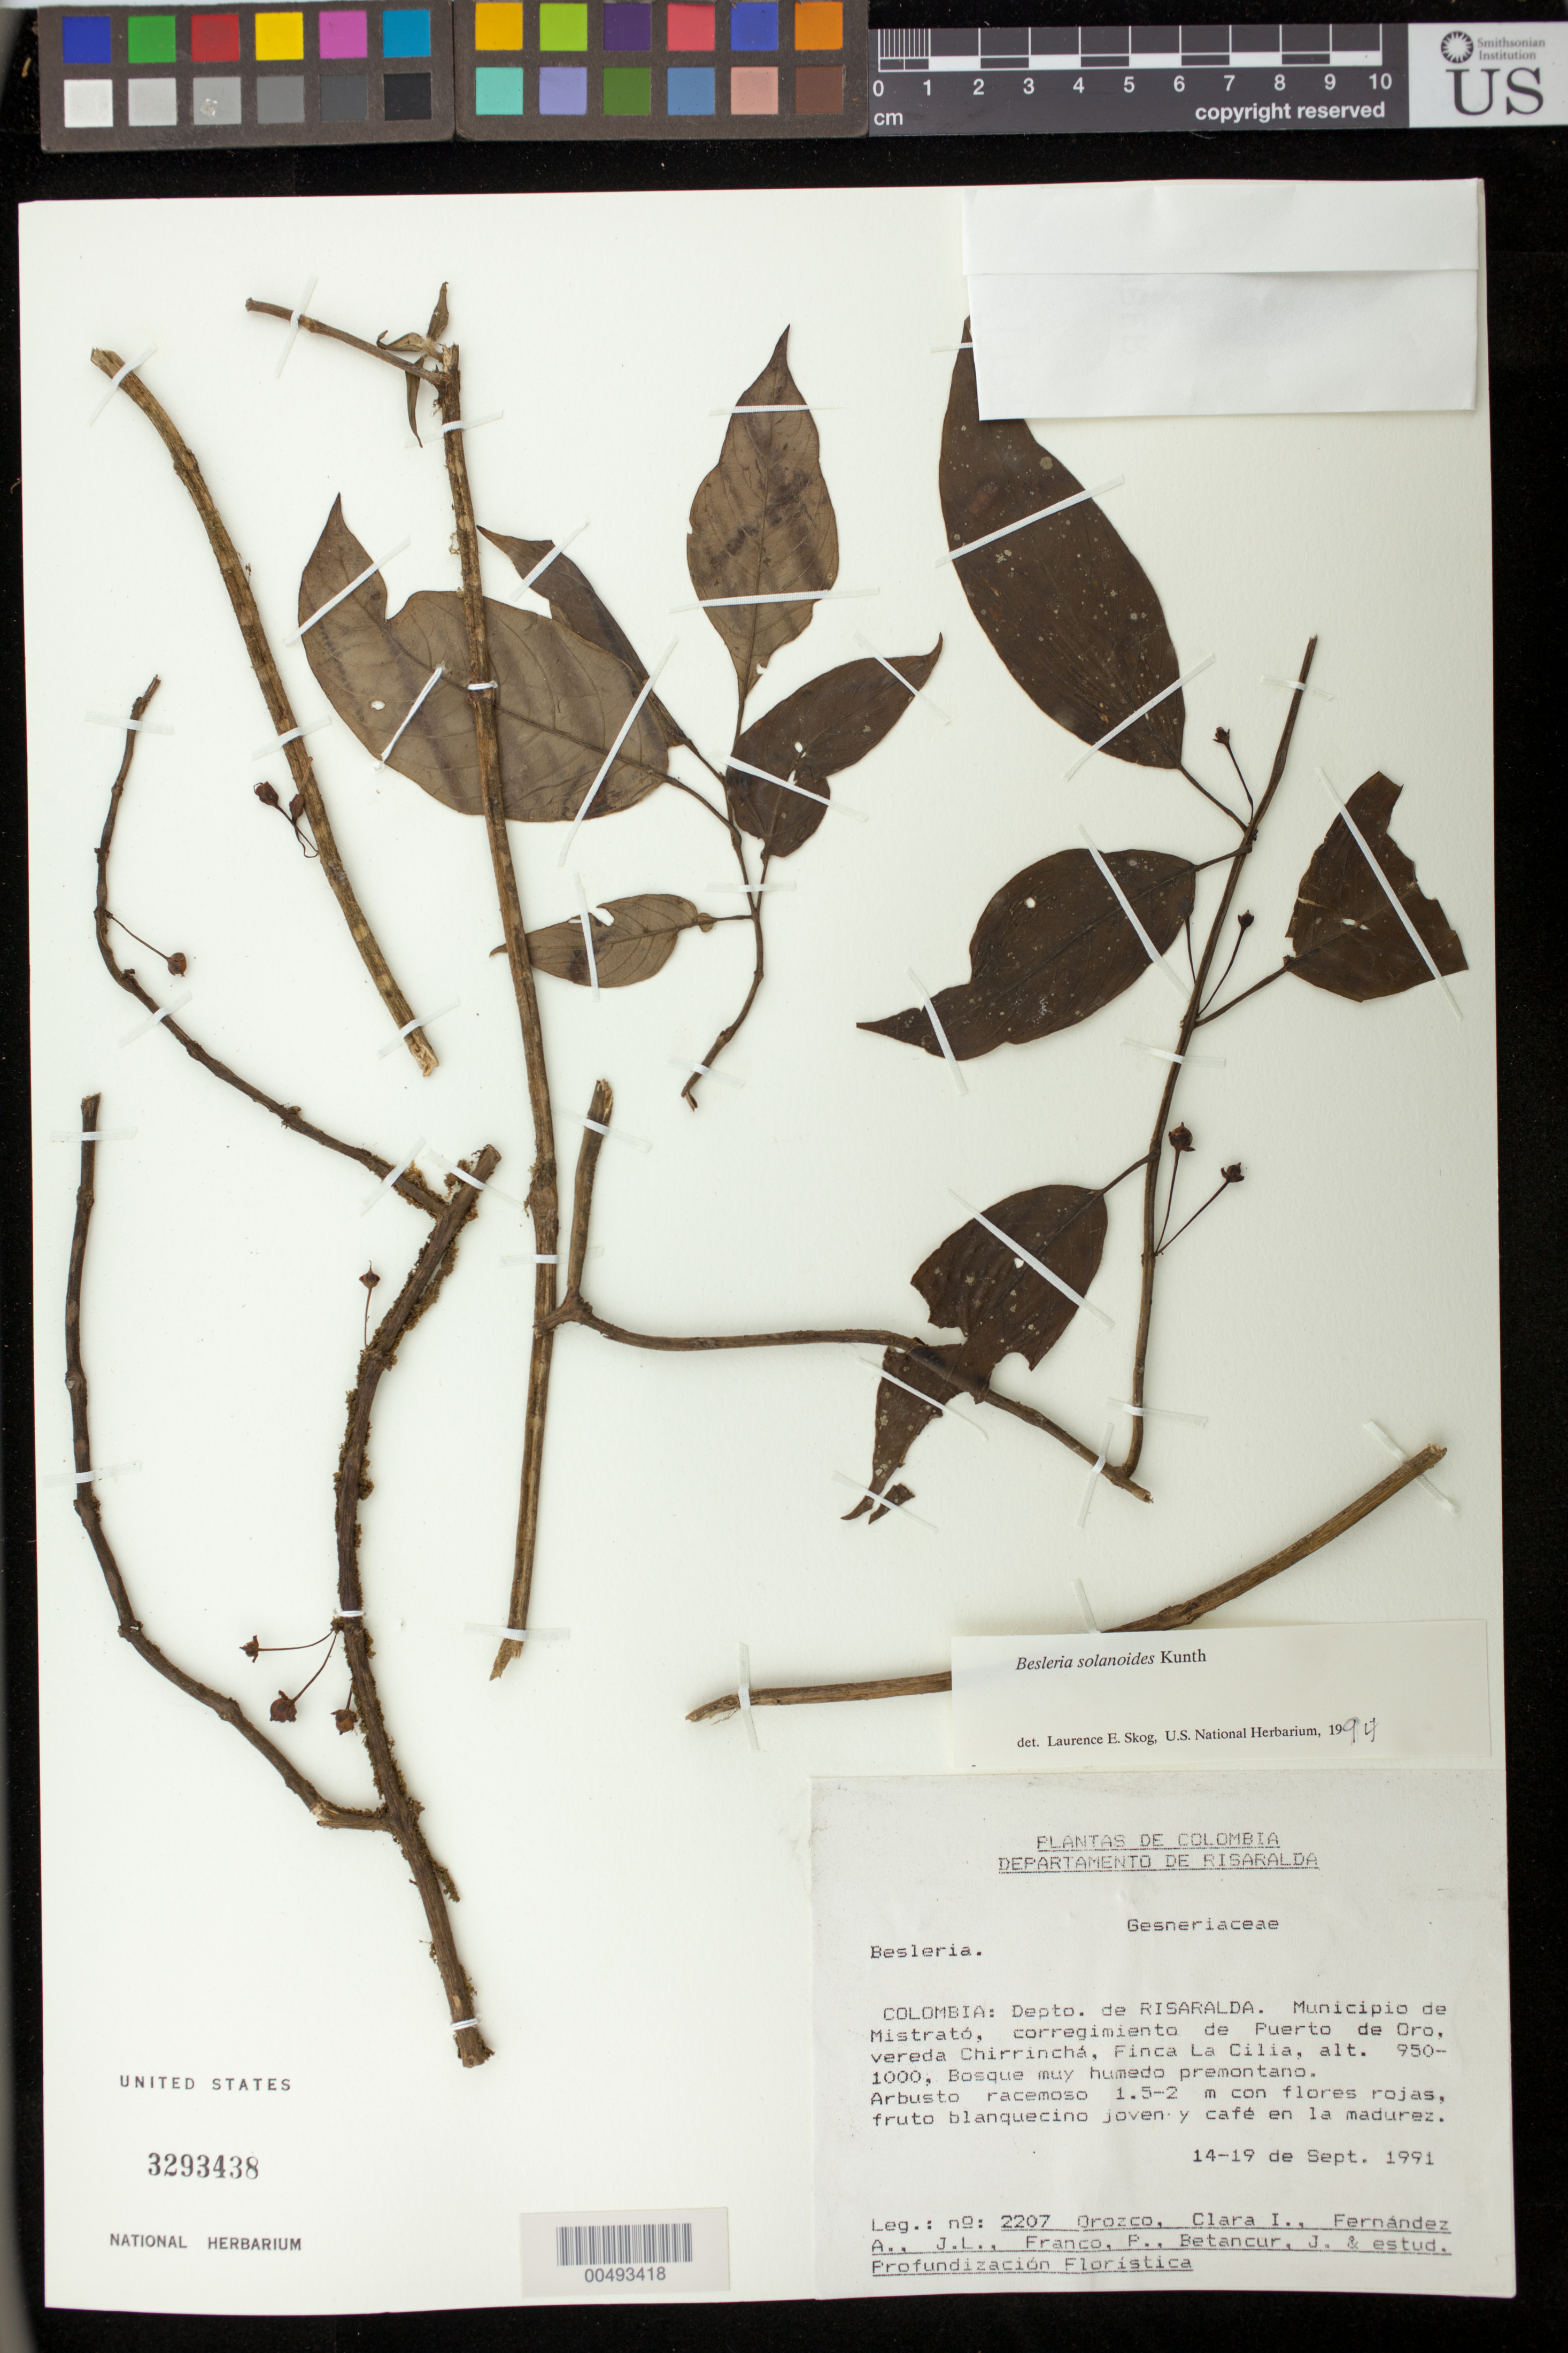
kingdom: Plantae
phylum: Tracheophyta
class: Magnoliopsida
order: Lamiales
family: Gesneriaceae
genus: Besleria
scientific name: Besleria solanoides var. solanoides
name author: Kunth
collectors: C. I. Orozco, J. Fernandez, P. Franco Roselli, J. C. Betancur & et al.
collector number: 2207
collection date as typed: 14 Sep 1991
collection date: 1991-09-14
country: Colombia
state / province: Risaralda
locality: Puerto de Oro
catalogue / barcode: US 3293438